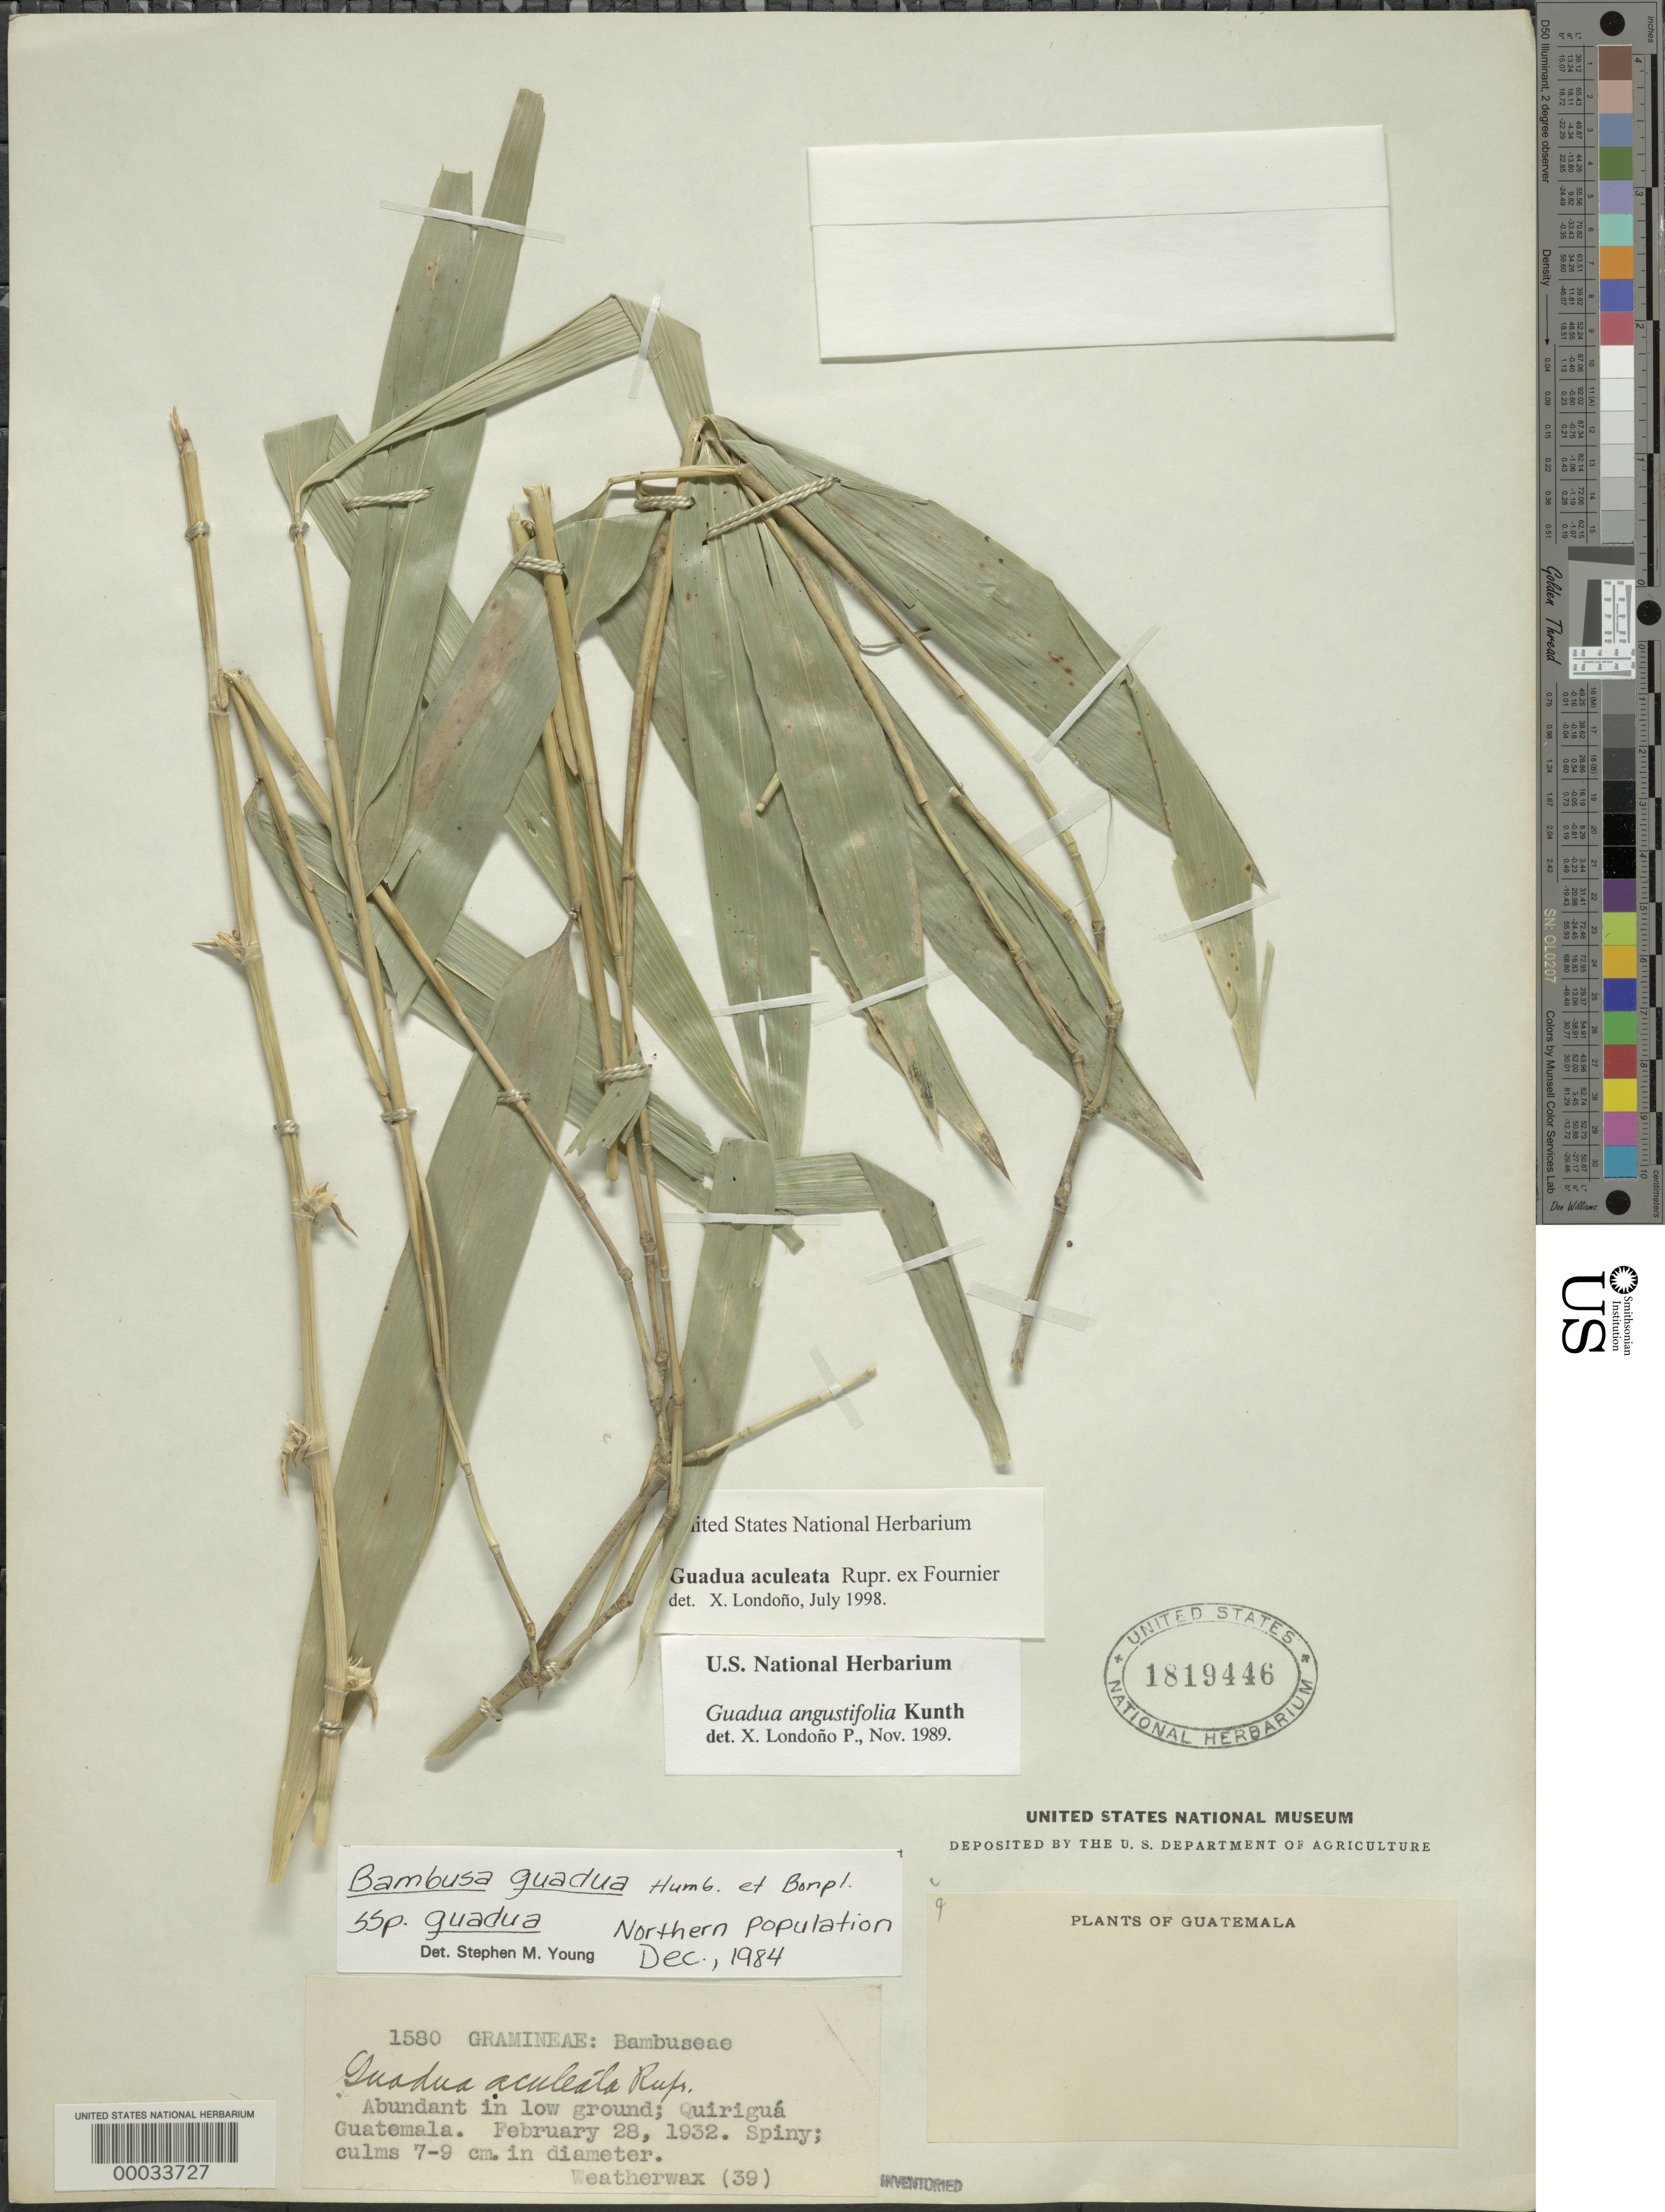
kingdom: Plantae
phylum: Tracheophyta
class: Liliopsida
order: Poales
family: Poaceae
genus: Guadua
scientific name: Guadua aculeata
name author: Rupr. ex E. Fourn.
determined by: Londoño, X., (TULV), Jardin Botanico "Juan Maria Cespedes"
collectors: -. Weatherwax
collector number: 1580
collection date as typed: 28 Feb 1932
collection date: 1932-02-28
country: Guatemala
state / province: Izabal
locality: Quiriguá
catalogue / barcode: US 1819446